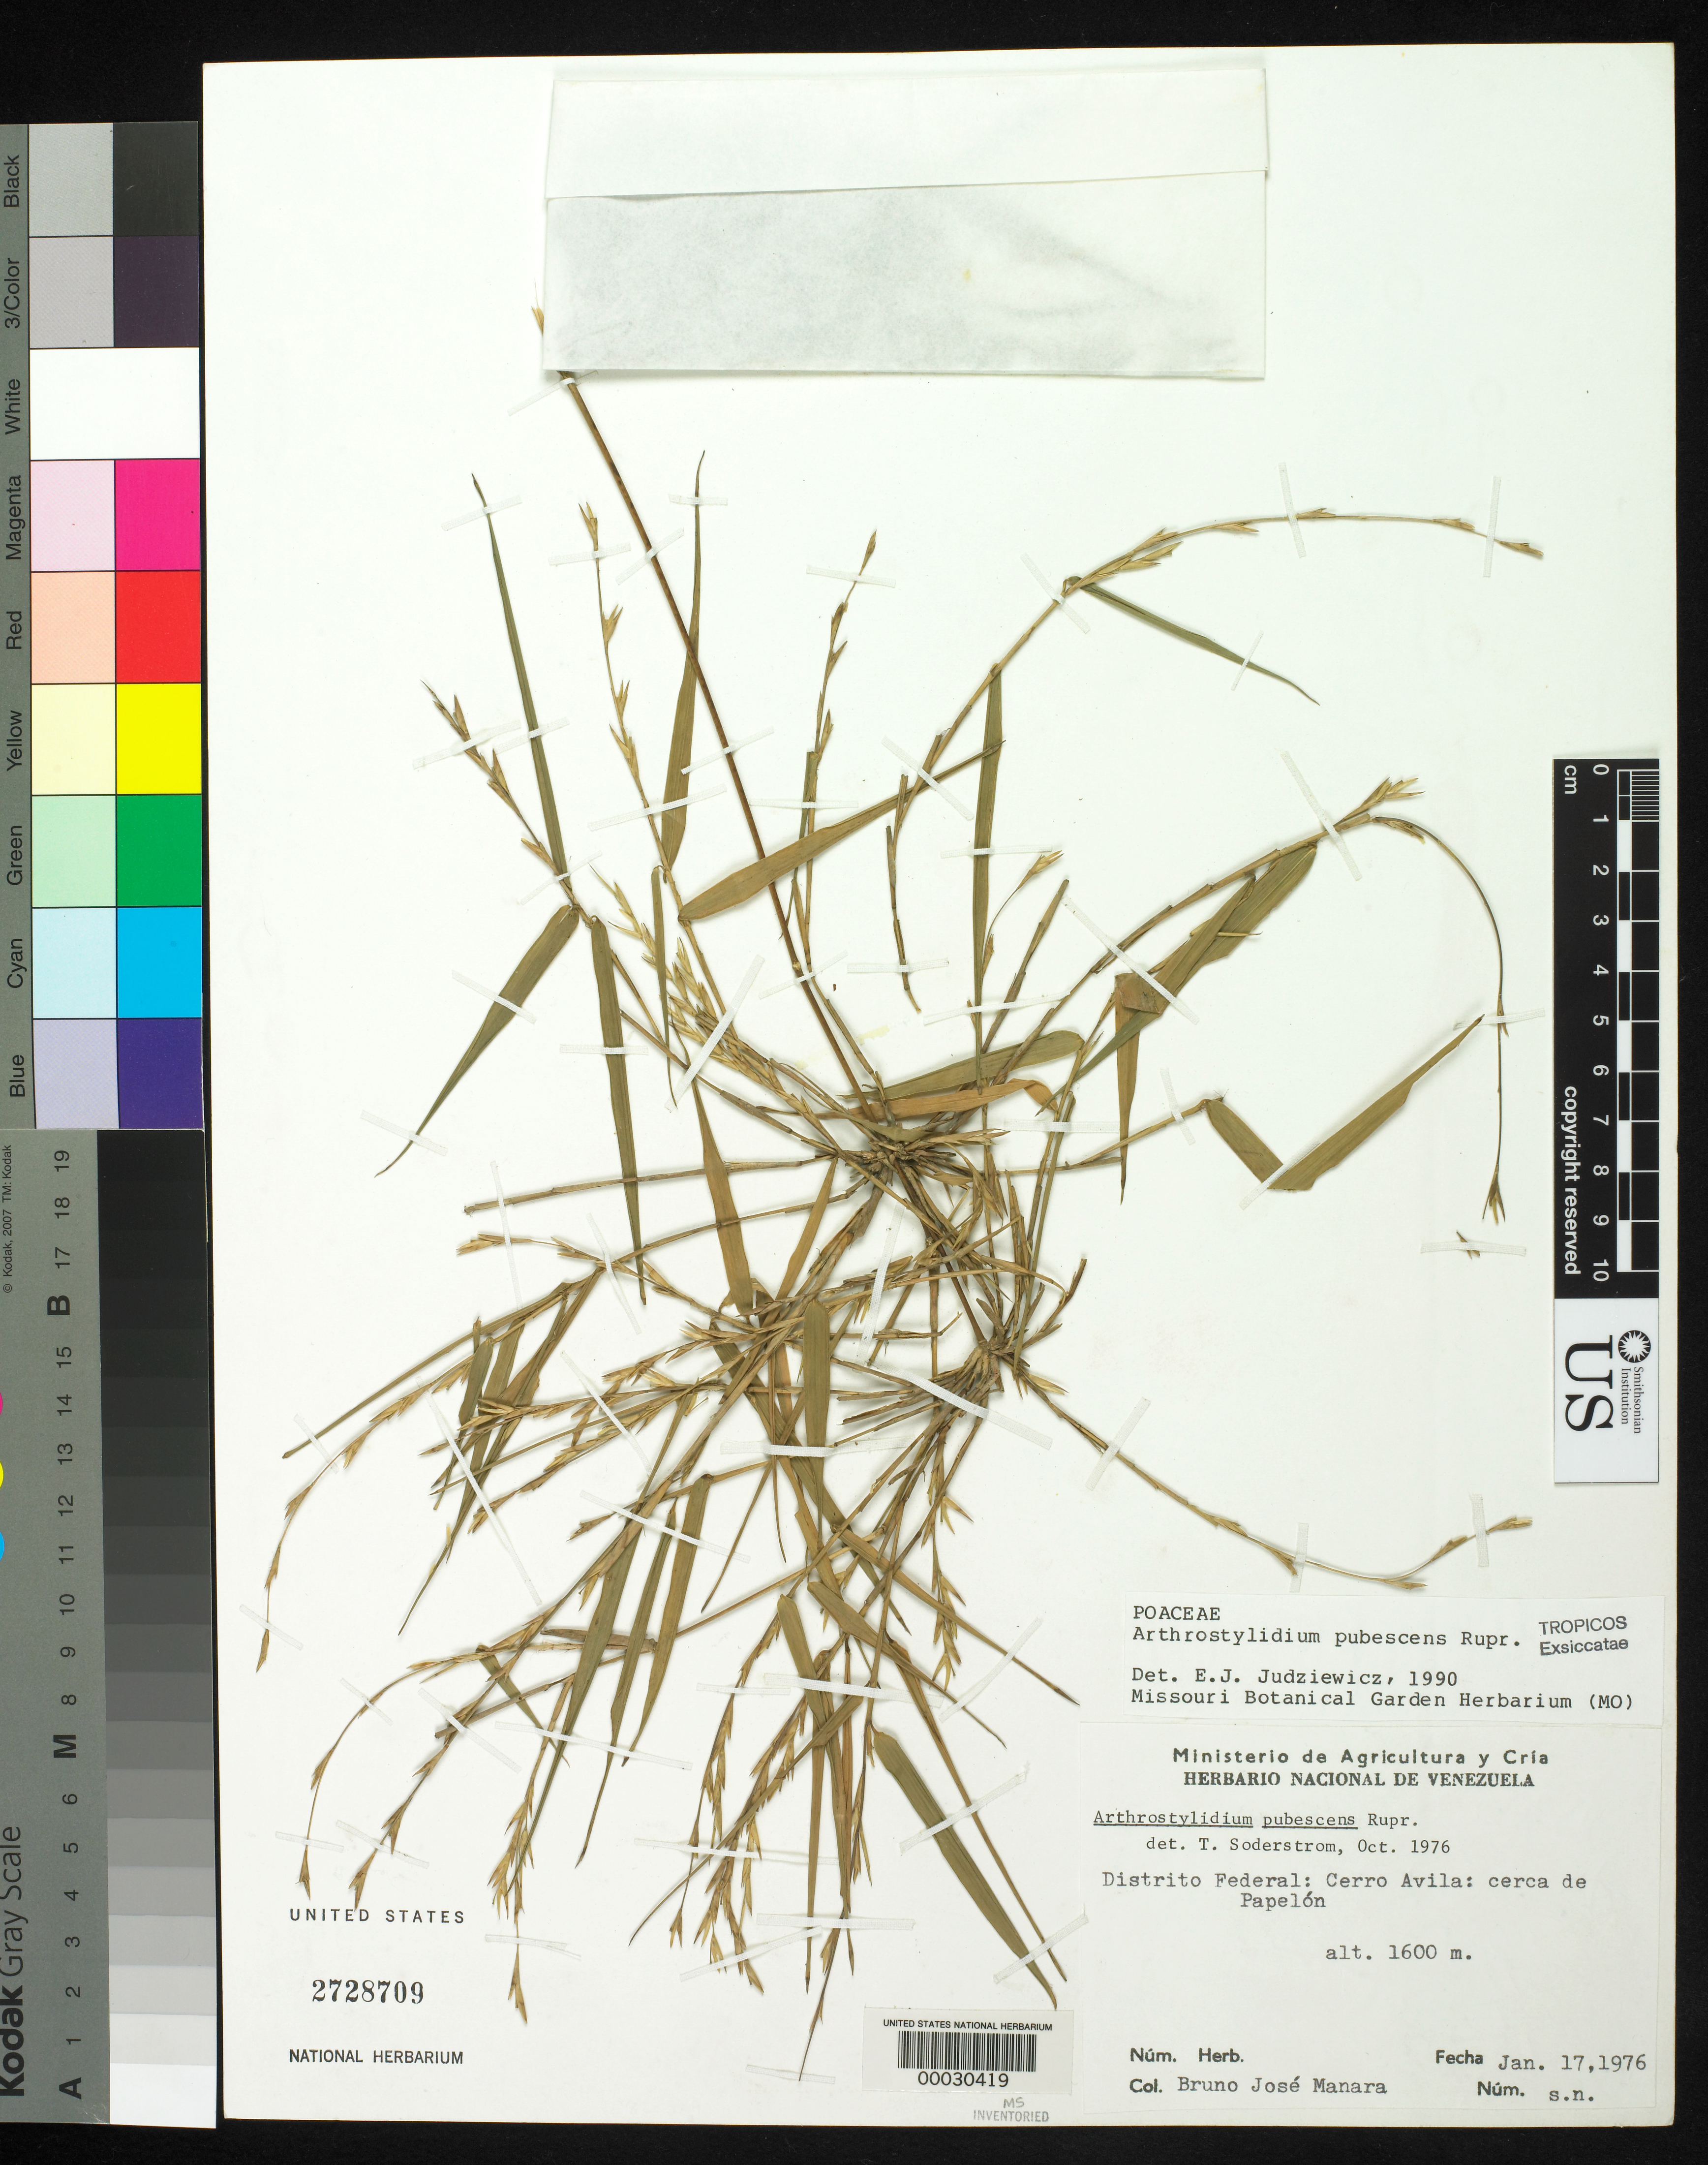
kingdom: Plantae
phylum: Tracheophyta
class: Liliopsida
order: Poales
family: Poaceae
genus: Arthrostylidium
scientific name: Arthrostylidium pubescens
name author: Rupr.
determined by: Judziewicz, E. J.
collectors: B. Manara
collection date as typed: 17 Jan 1976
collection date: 1976-01-17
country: Venezuela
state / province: Distrito Federal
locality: Cerro avila; cerca de papelon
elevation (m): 1200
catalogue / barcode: US 2728709